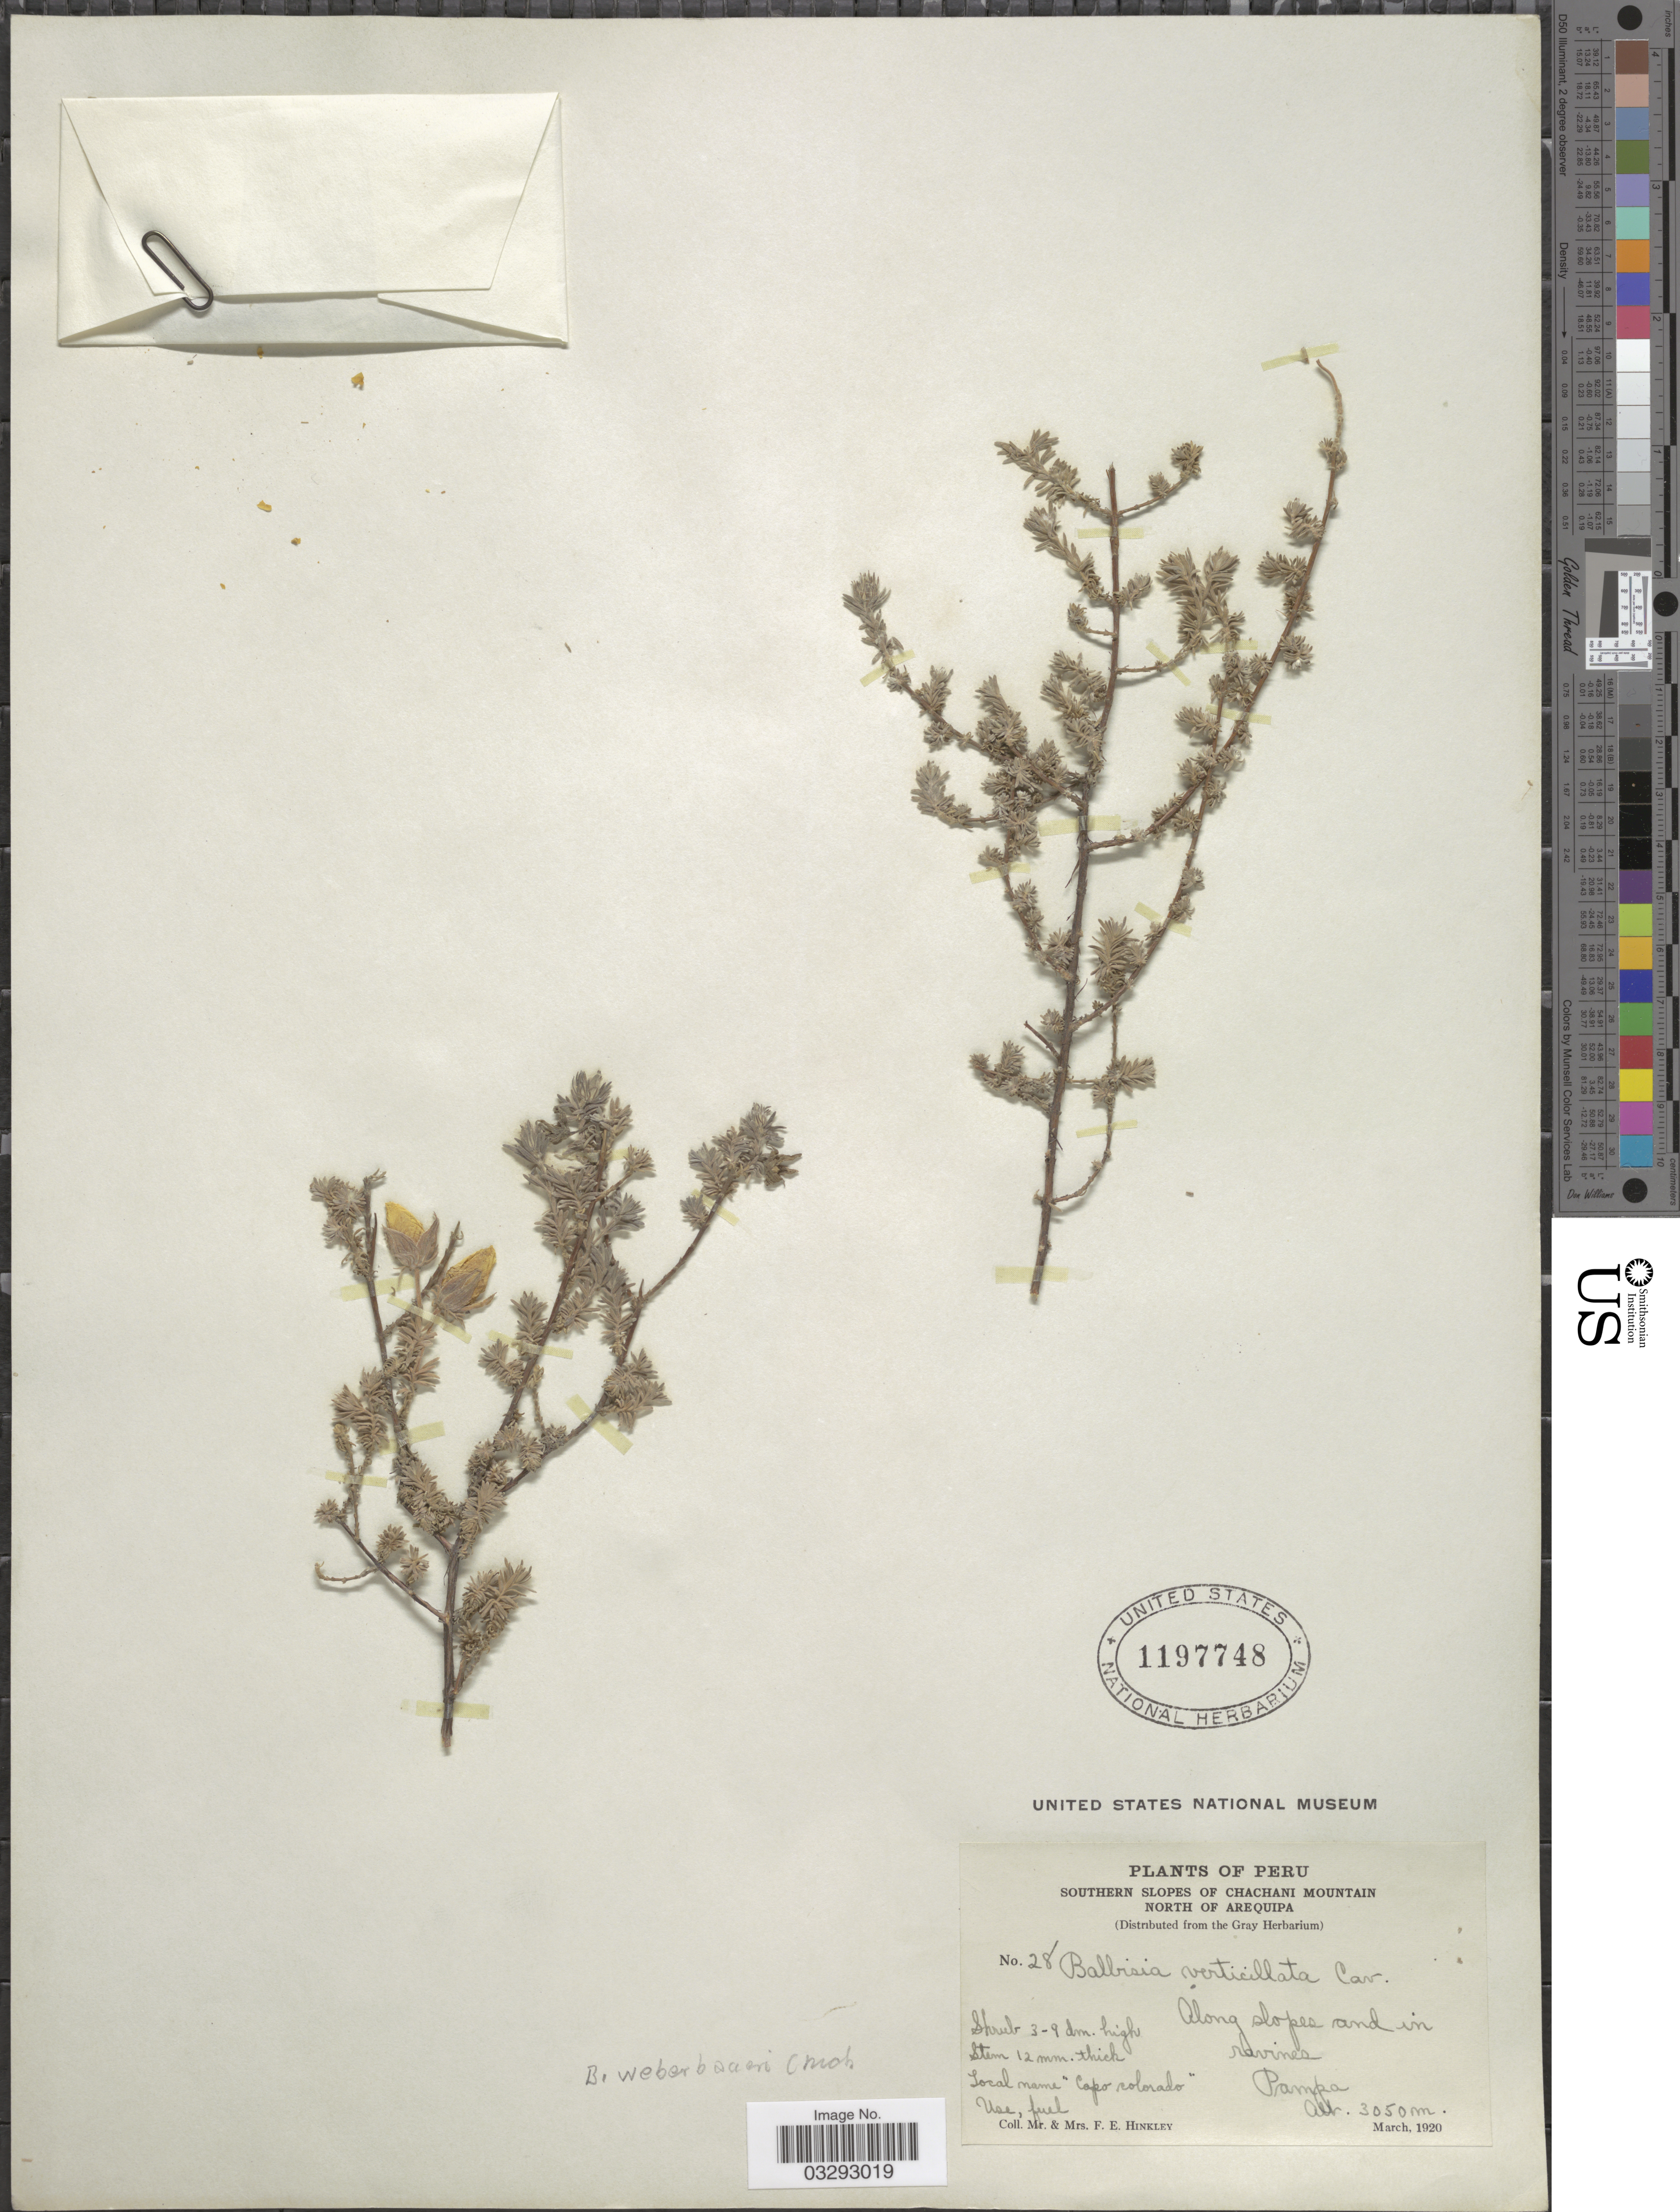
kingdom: Plantae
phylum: Tracheophyta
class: Magnoliopsida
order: Geraniales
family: Vivianiaceae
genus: Balbisia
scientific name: Balbisia weberbaueri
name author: R. Knuth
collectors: F. Hinkley & F. Hinkley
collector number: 28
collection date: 1920-03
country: Peru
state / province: Arequipa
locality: Southern slopes of Chachani Mountain. North of Arequipa. Pampa.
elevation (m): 3050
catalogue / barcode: US 1197748